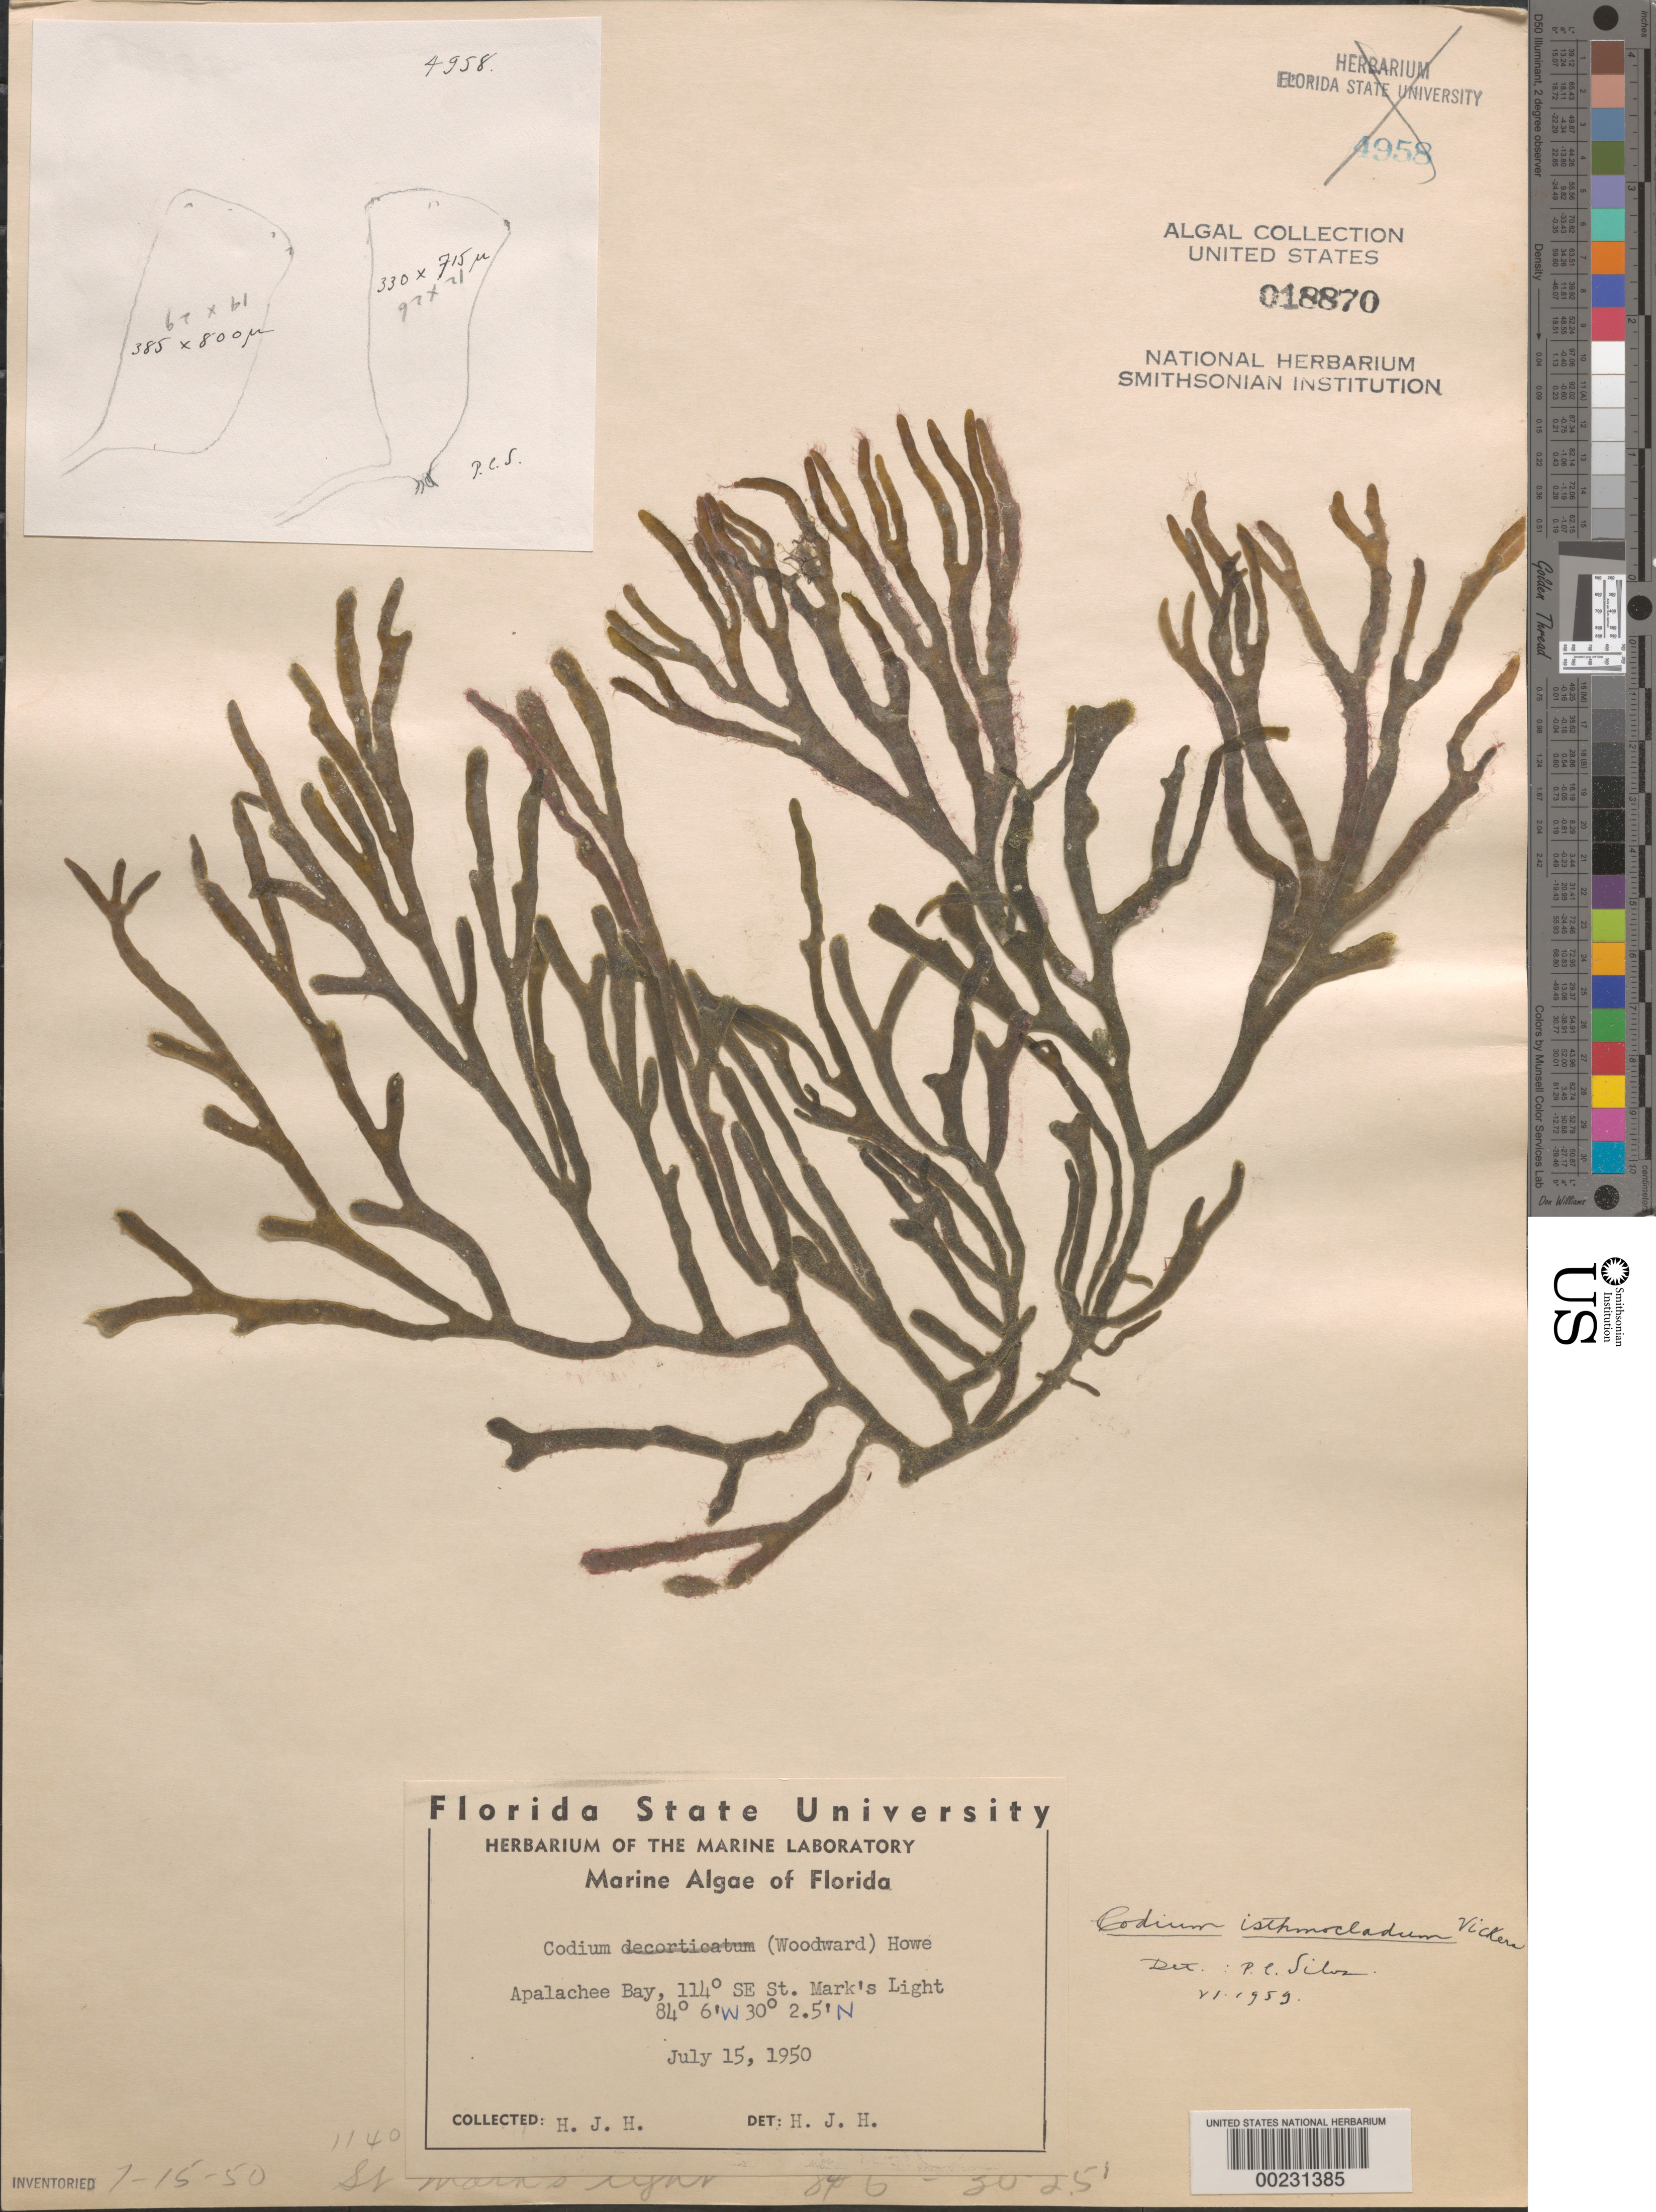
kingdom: Plantae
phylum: Chlorophyta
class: Ulvophyceae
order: Bryopsidales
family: Codiaceae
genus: Codium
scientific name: Codium isthmocladum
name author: Vickers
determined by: Silva, P. C.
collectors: H. J. Humm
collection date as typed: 15 Jul 1950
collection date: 1950-07-15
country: United States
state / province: Florida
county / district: Wakulla County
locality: Apalachee Bay, southeast of St. Marks Light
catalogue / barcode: US 18870